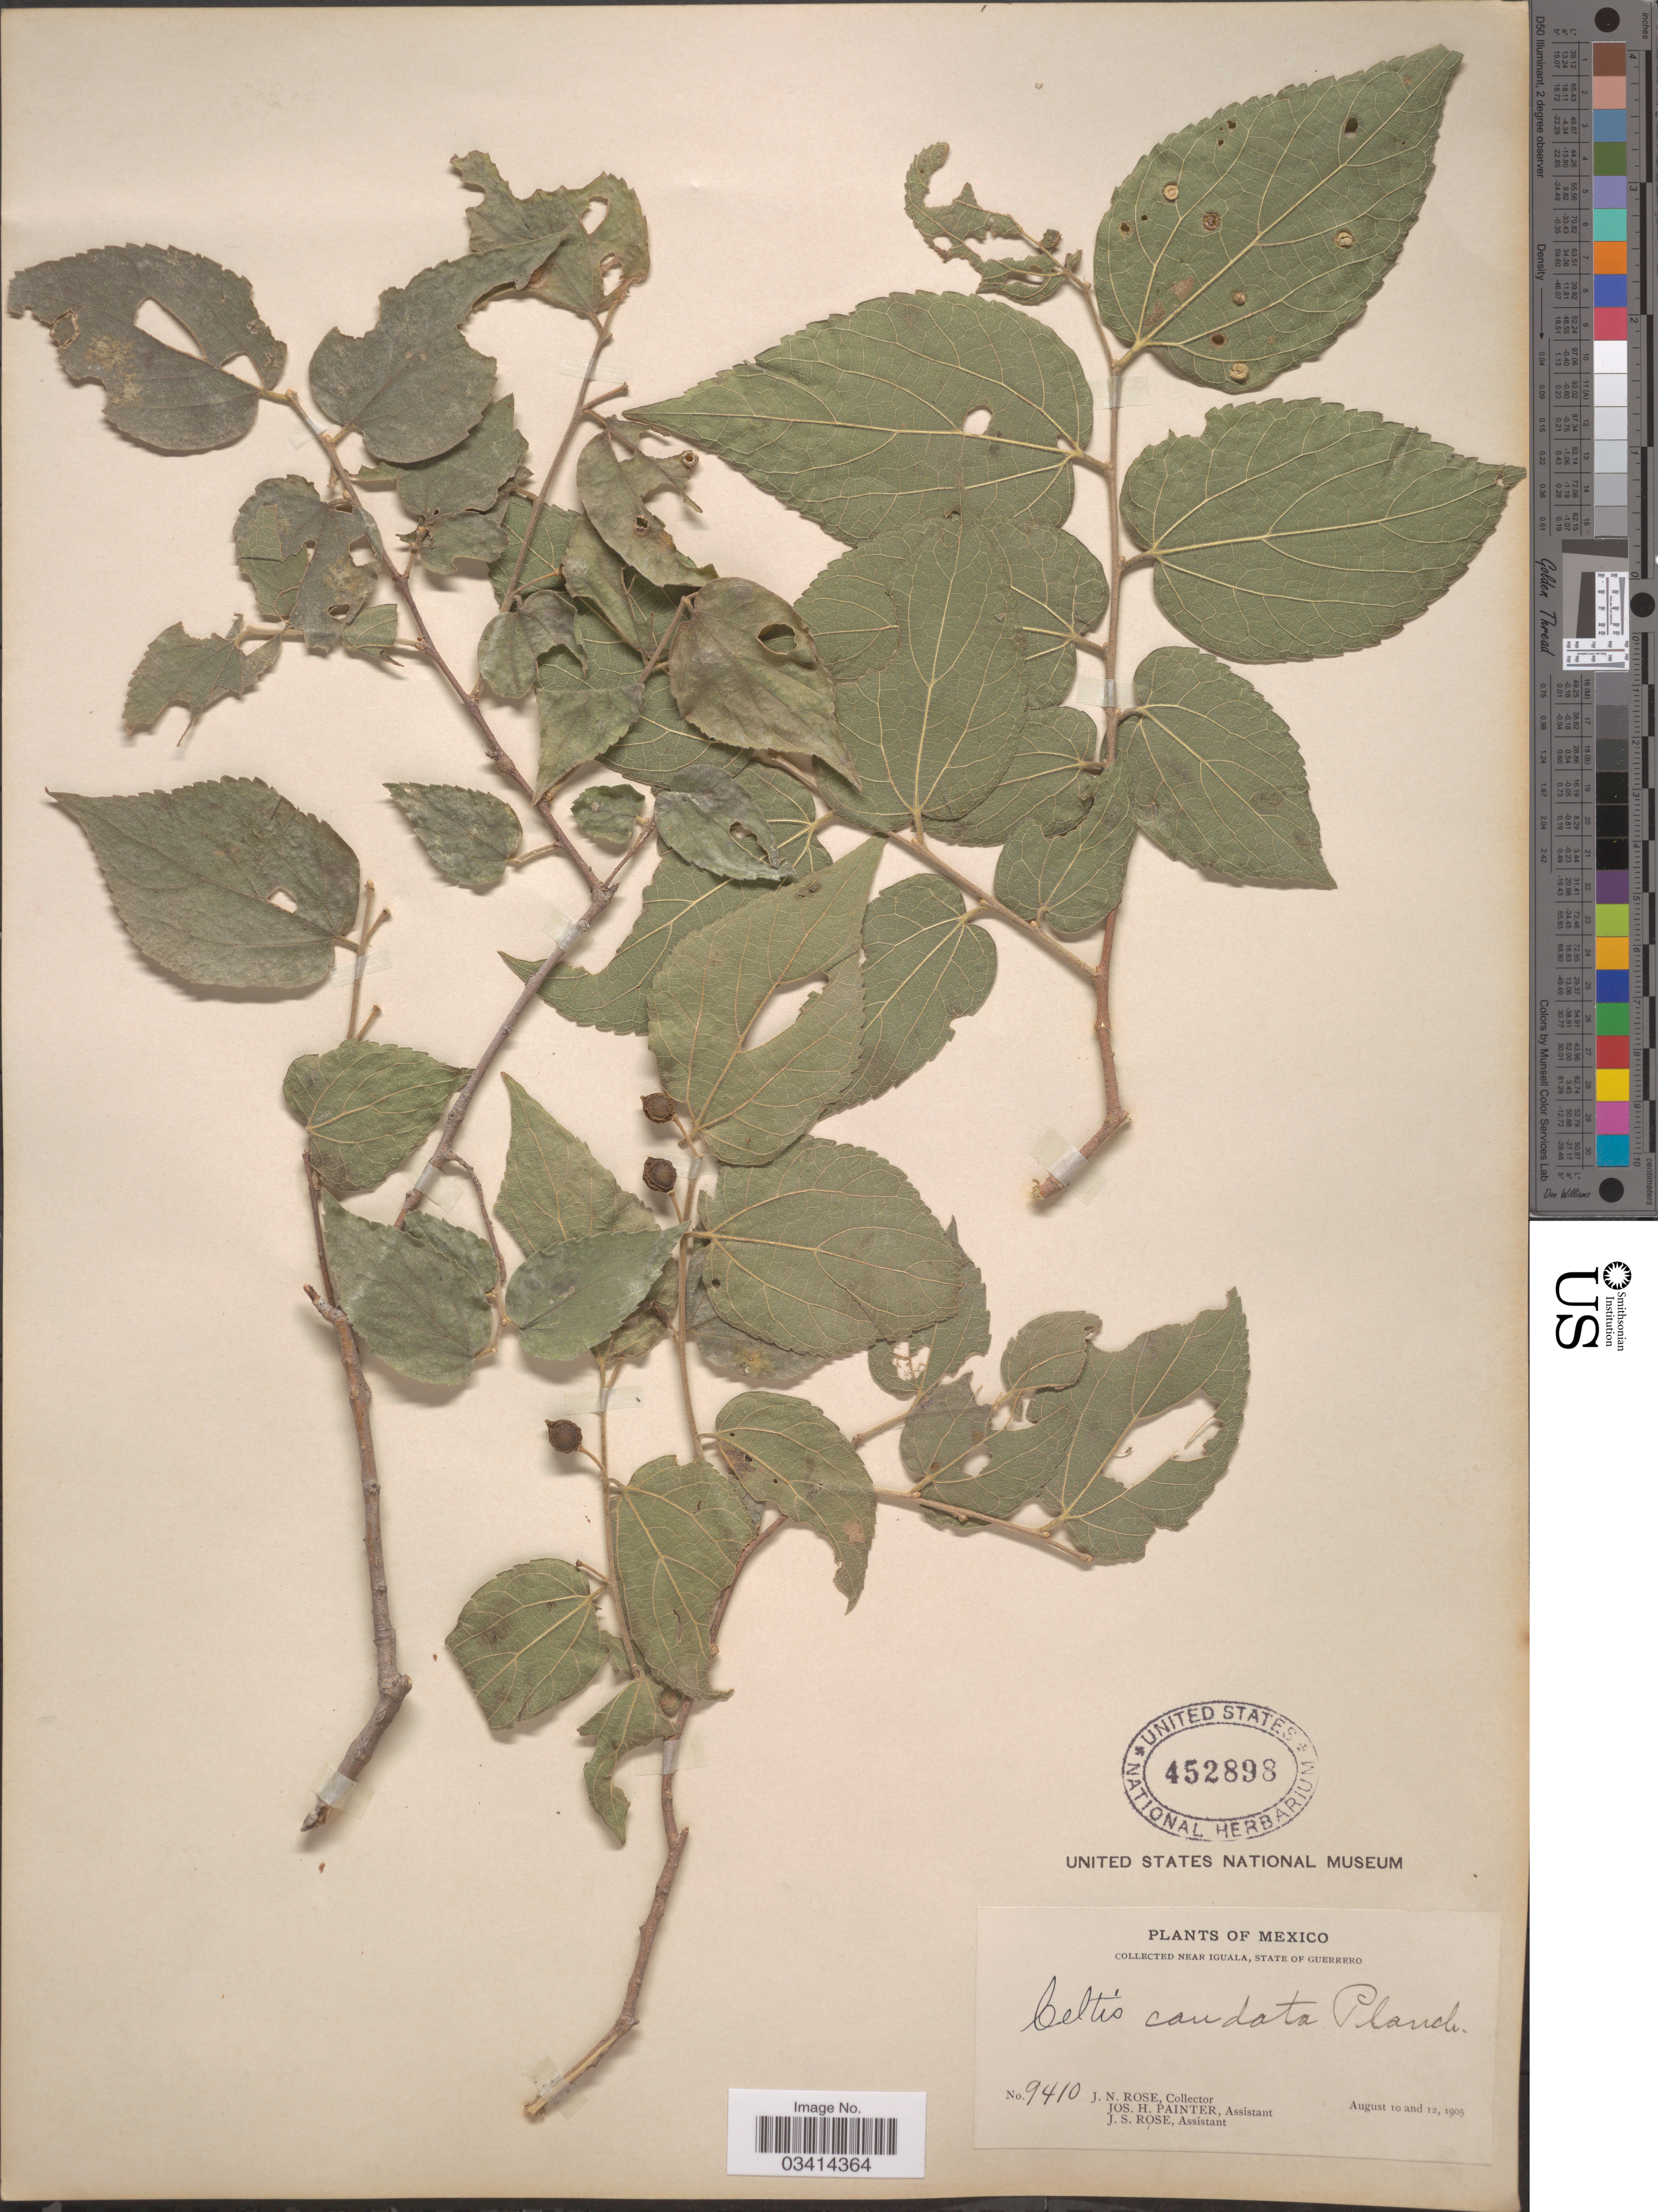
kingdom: Plantae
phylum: Tracheophyta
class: Magnoliopsida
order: Rosales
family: Cannabaceae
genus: Celtis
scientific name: Celtis caudata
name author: Planch.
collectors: J. N. Rose, J. H. Painter & J. S. Rose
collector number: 9410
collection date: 1905-08-10/1905-08-12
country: Mexico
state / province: Guerrero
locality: Near Iguala.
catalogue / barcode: US 452898